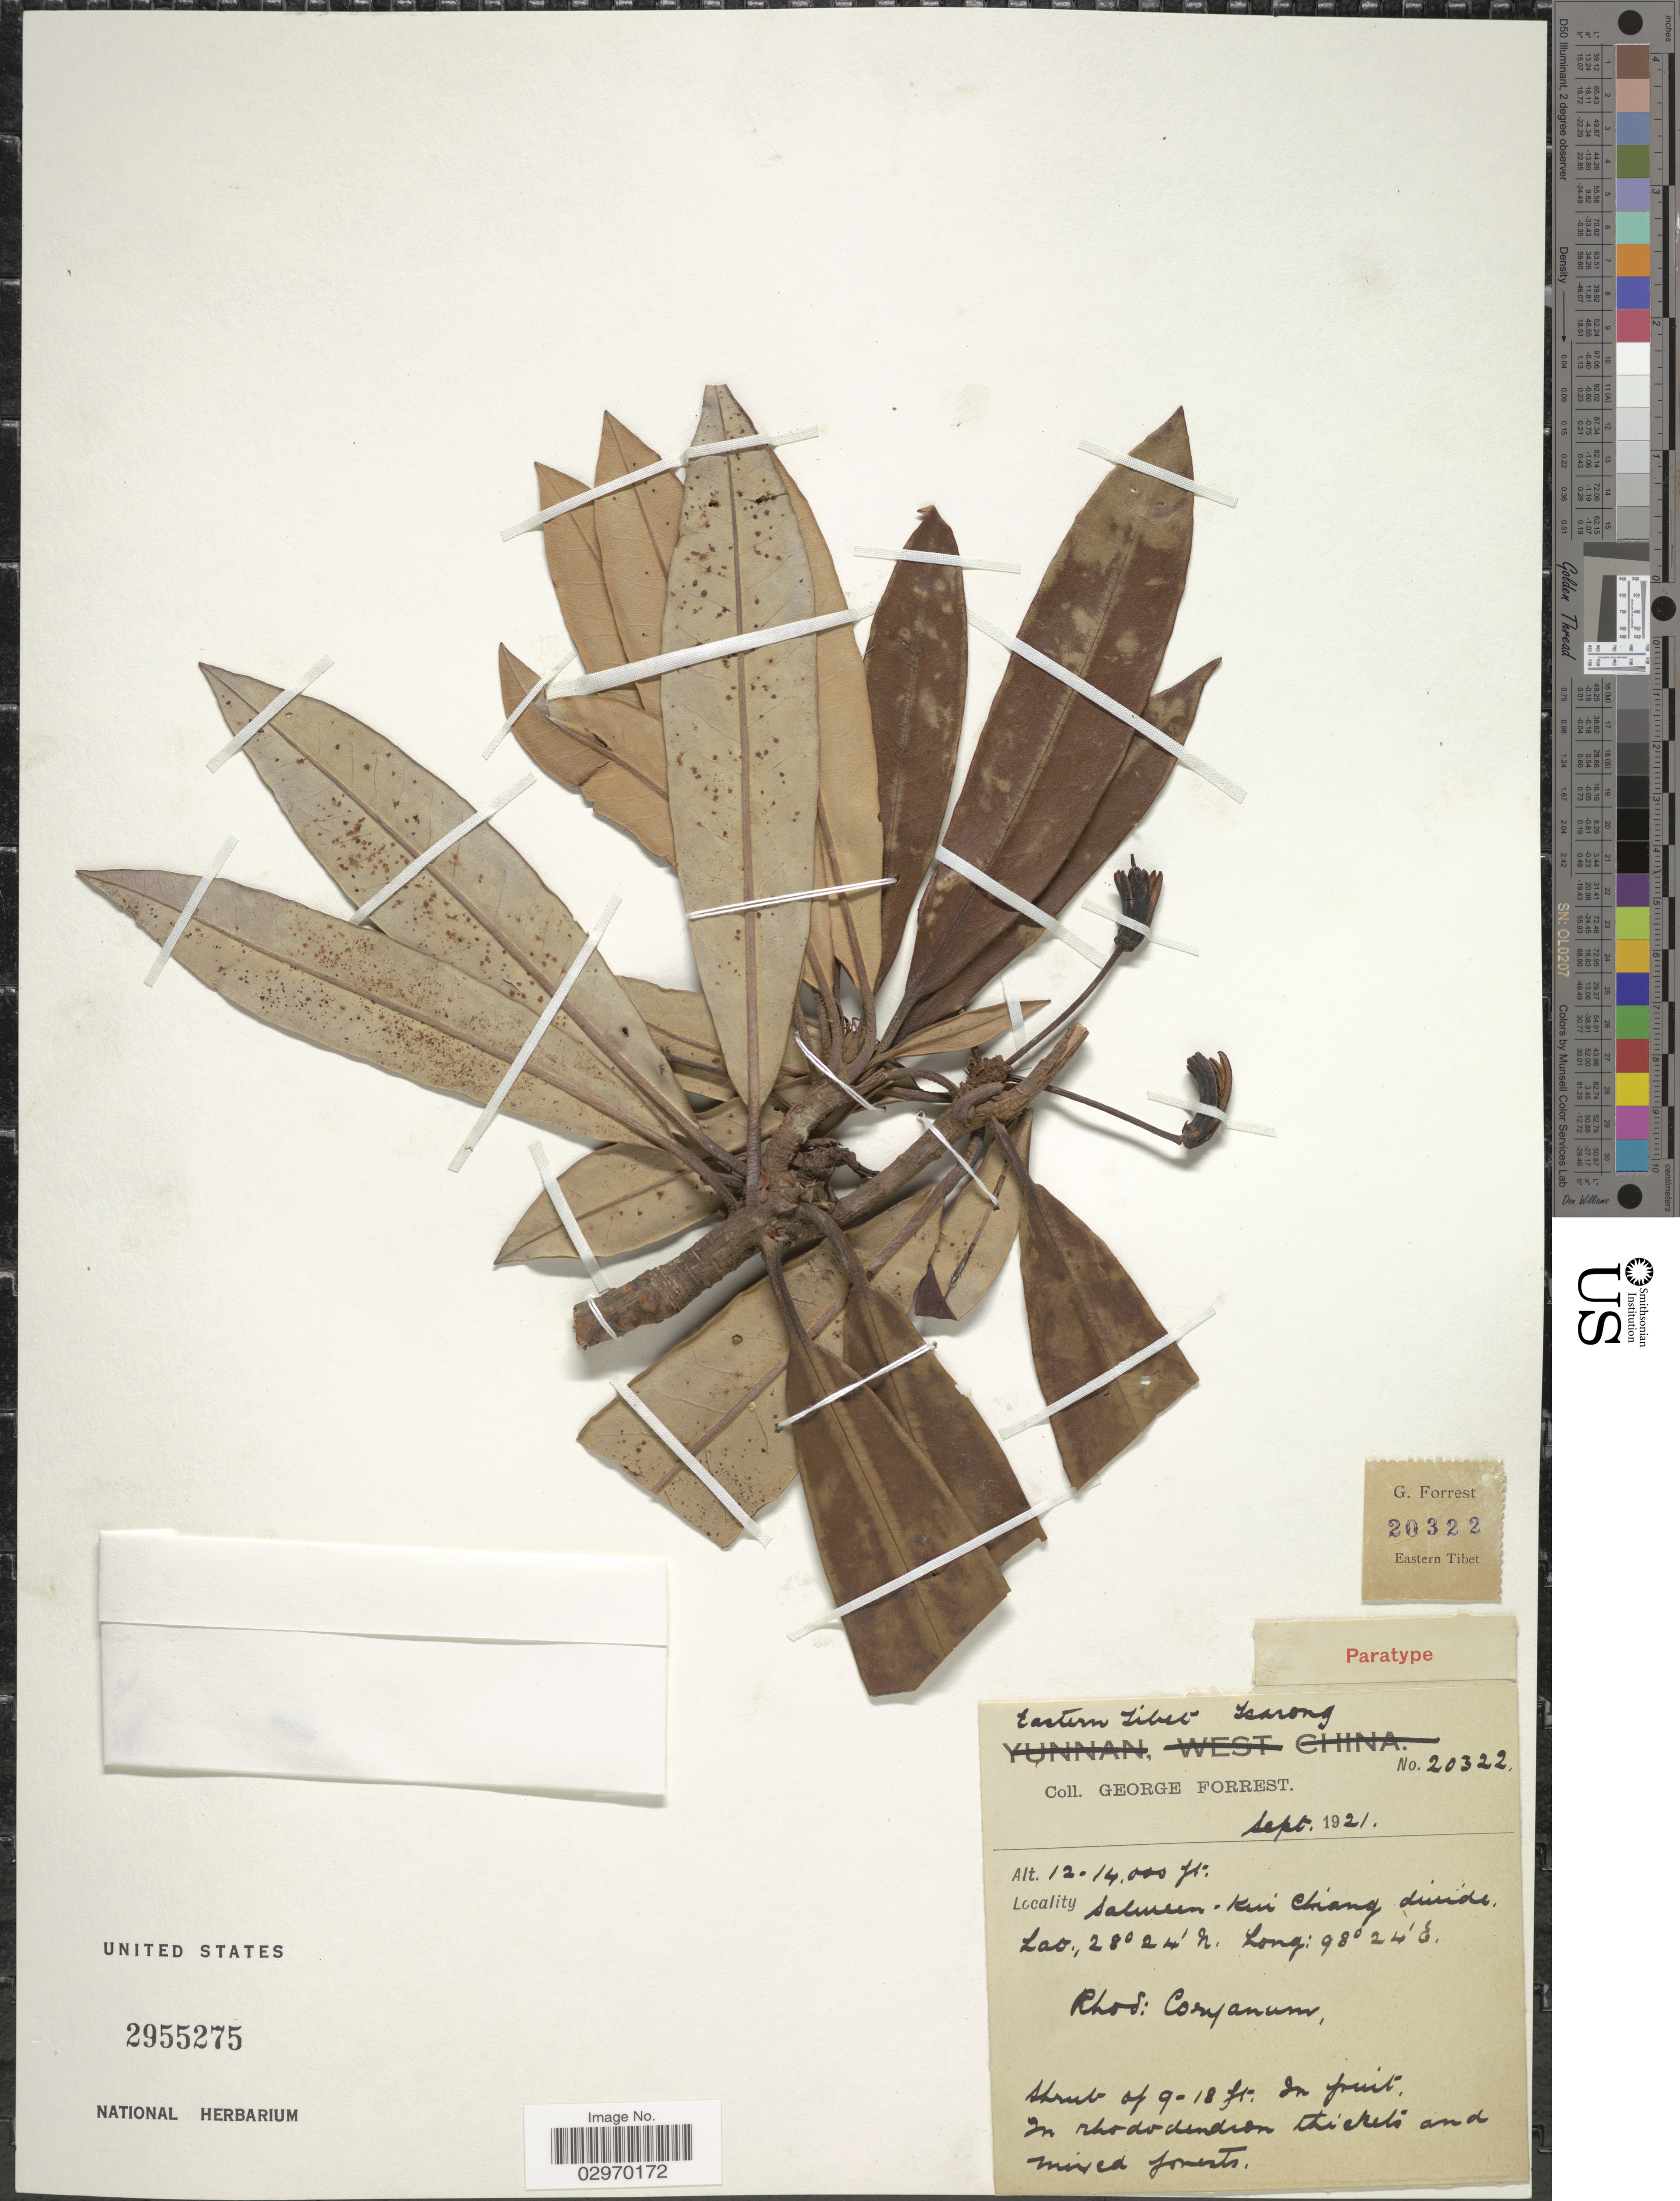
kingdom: Plantae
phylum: Tracheophyta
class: Magnoliopsida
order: Ericales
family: Ericaceae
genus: Rhododendron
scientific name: Rhododendron coryanum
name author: Tagg & Forrest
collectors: G. Forrest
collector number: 20322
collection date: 1921-09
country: China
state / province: Xizang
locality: Eastern Tibet. Tsarong. Salween-Kiu Chiang divide.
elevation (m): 3658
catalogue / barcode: US 2955275